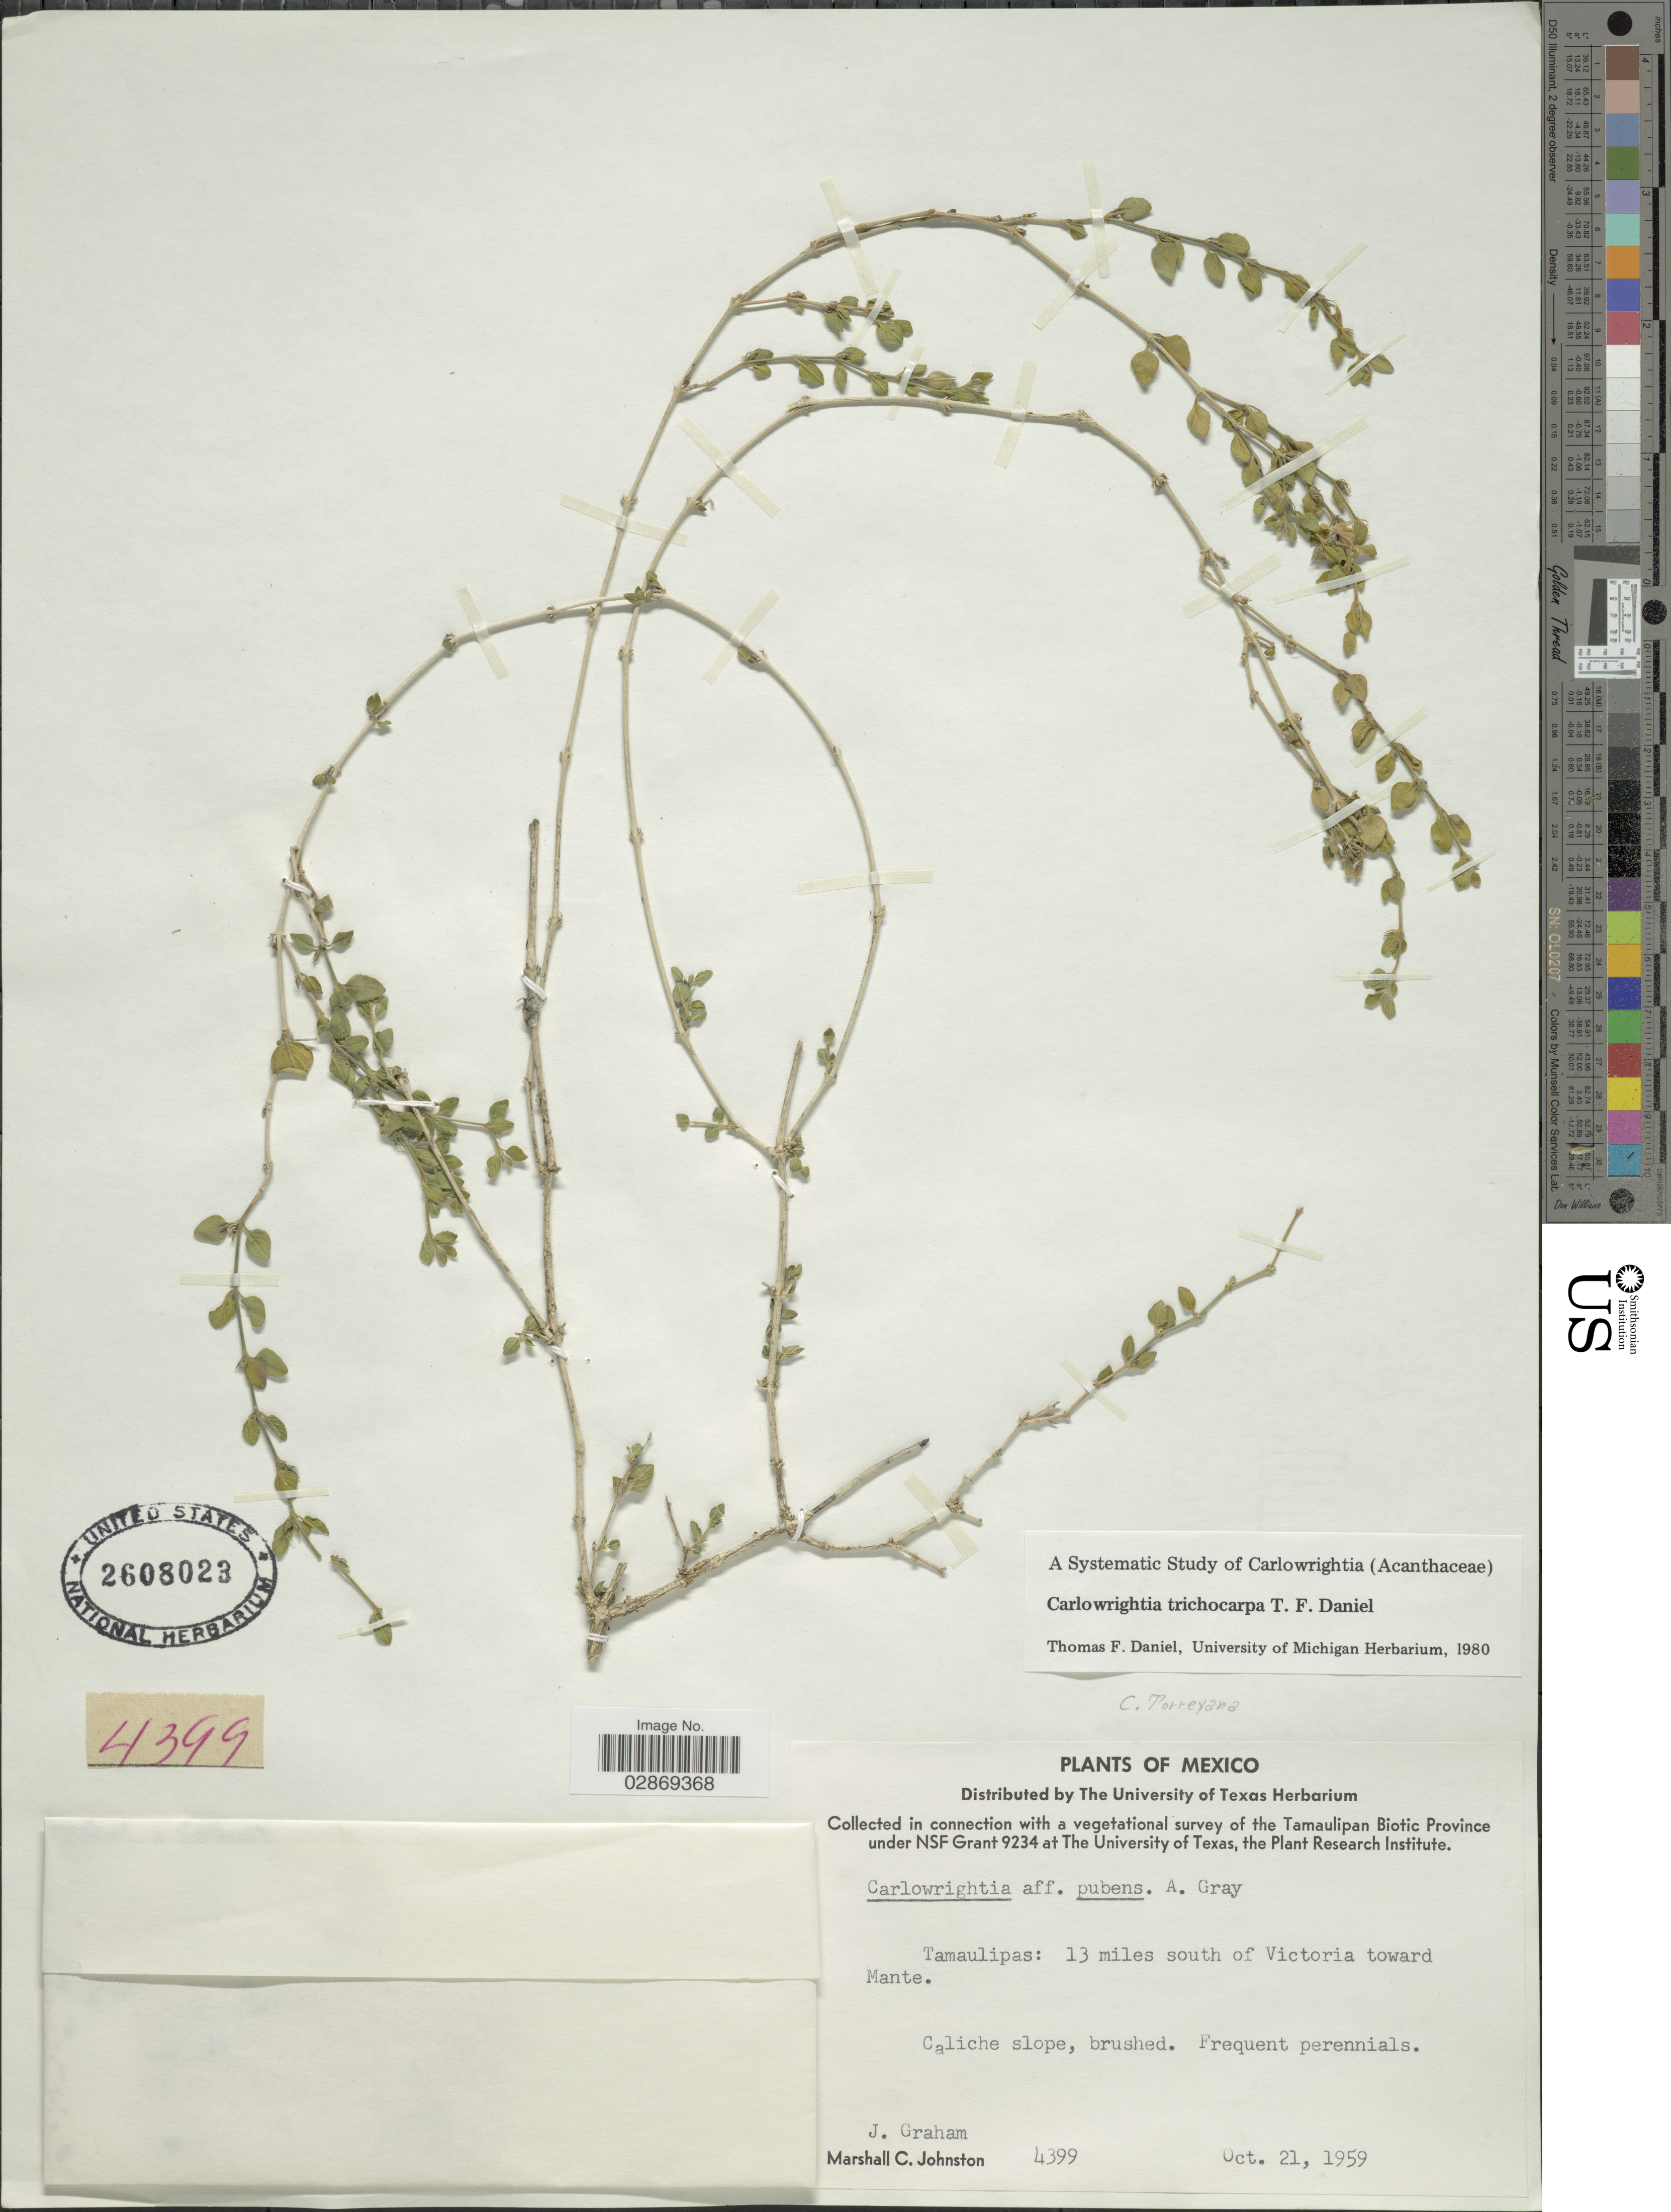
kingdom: Plantae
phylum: Tracheophyta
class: Magnoliopsida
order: Lamiales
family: Acanthaceae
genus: Carlowrightia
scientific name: Carlowrightia trichocarpa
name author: T.F. Daniel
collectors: J. Graham & M. Johnston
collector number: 4399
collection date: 1959-10-21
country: Mexico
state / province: Tamaulipas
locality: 13 miles south of Victoria toward Mante, Caliche slope.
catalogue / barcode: US 2608023